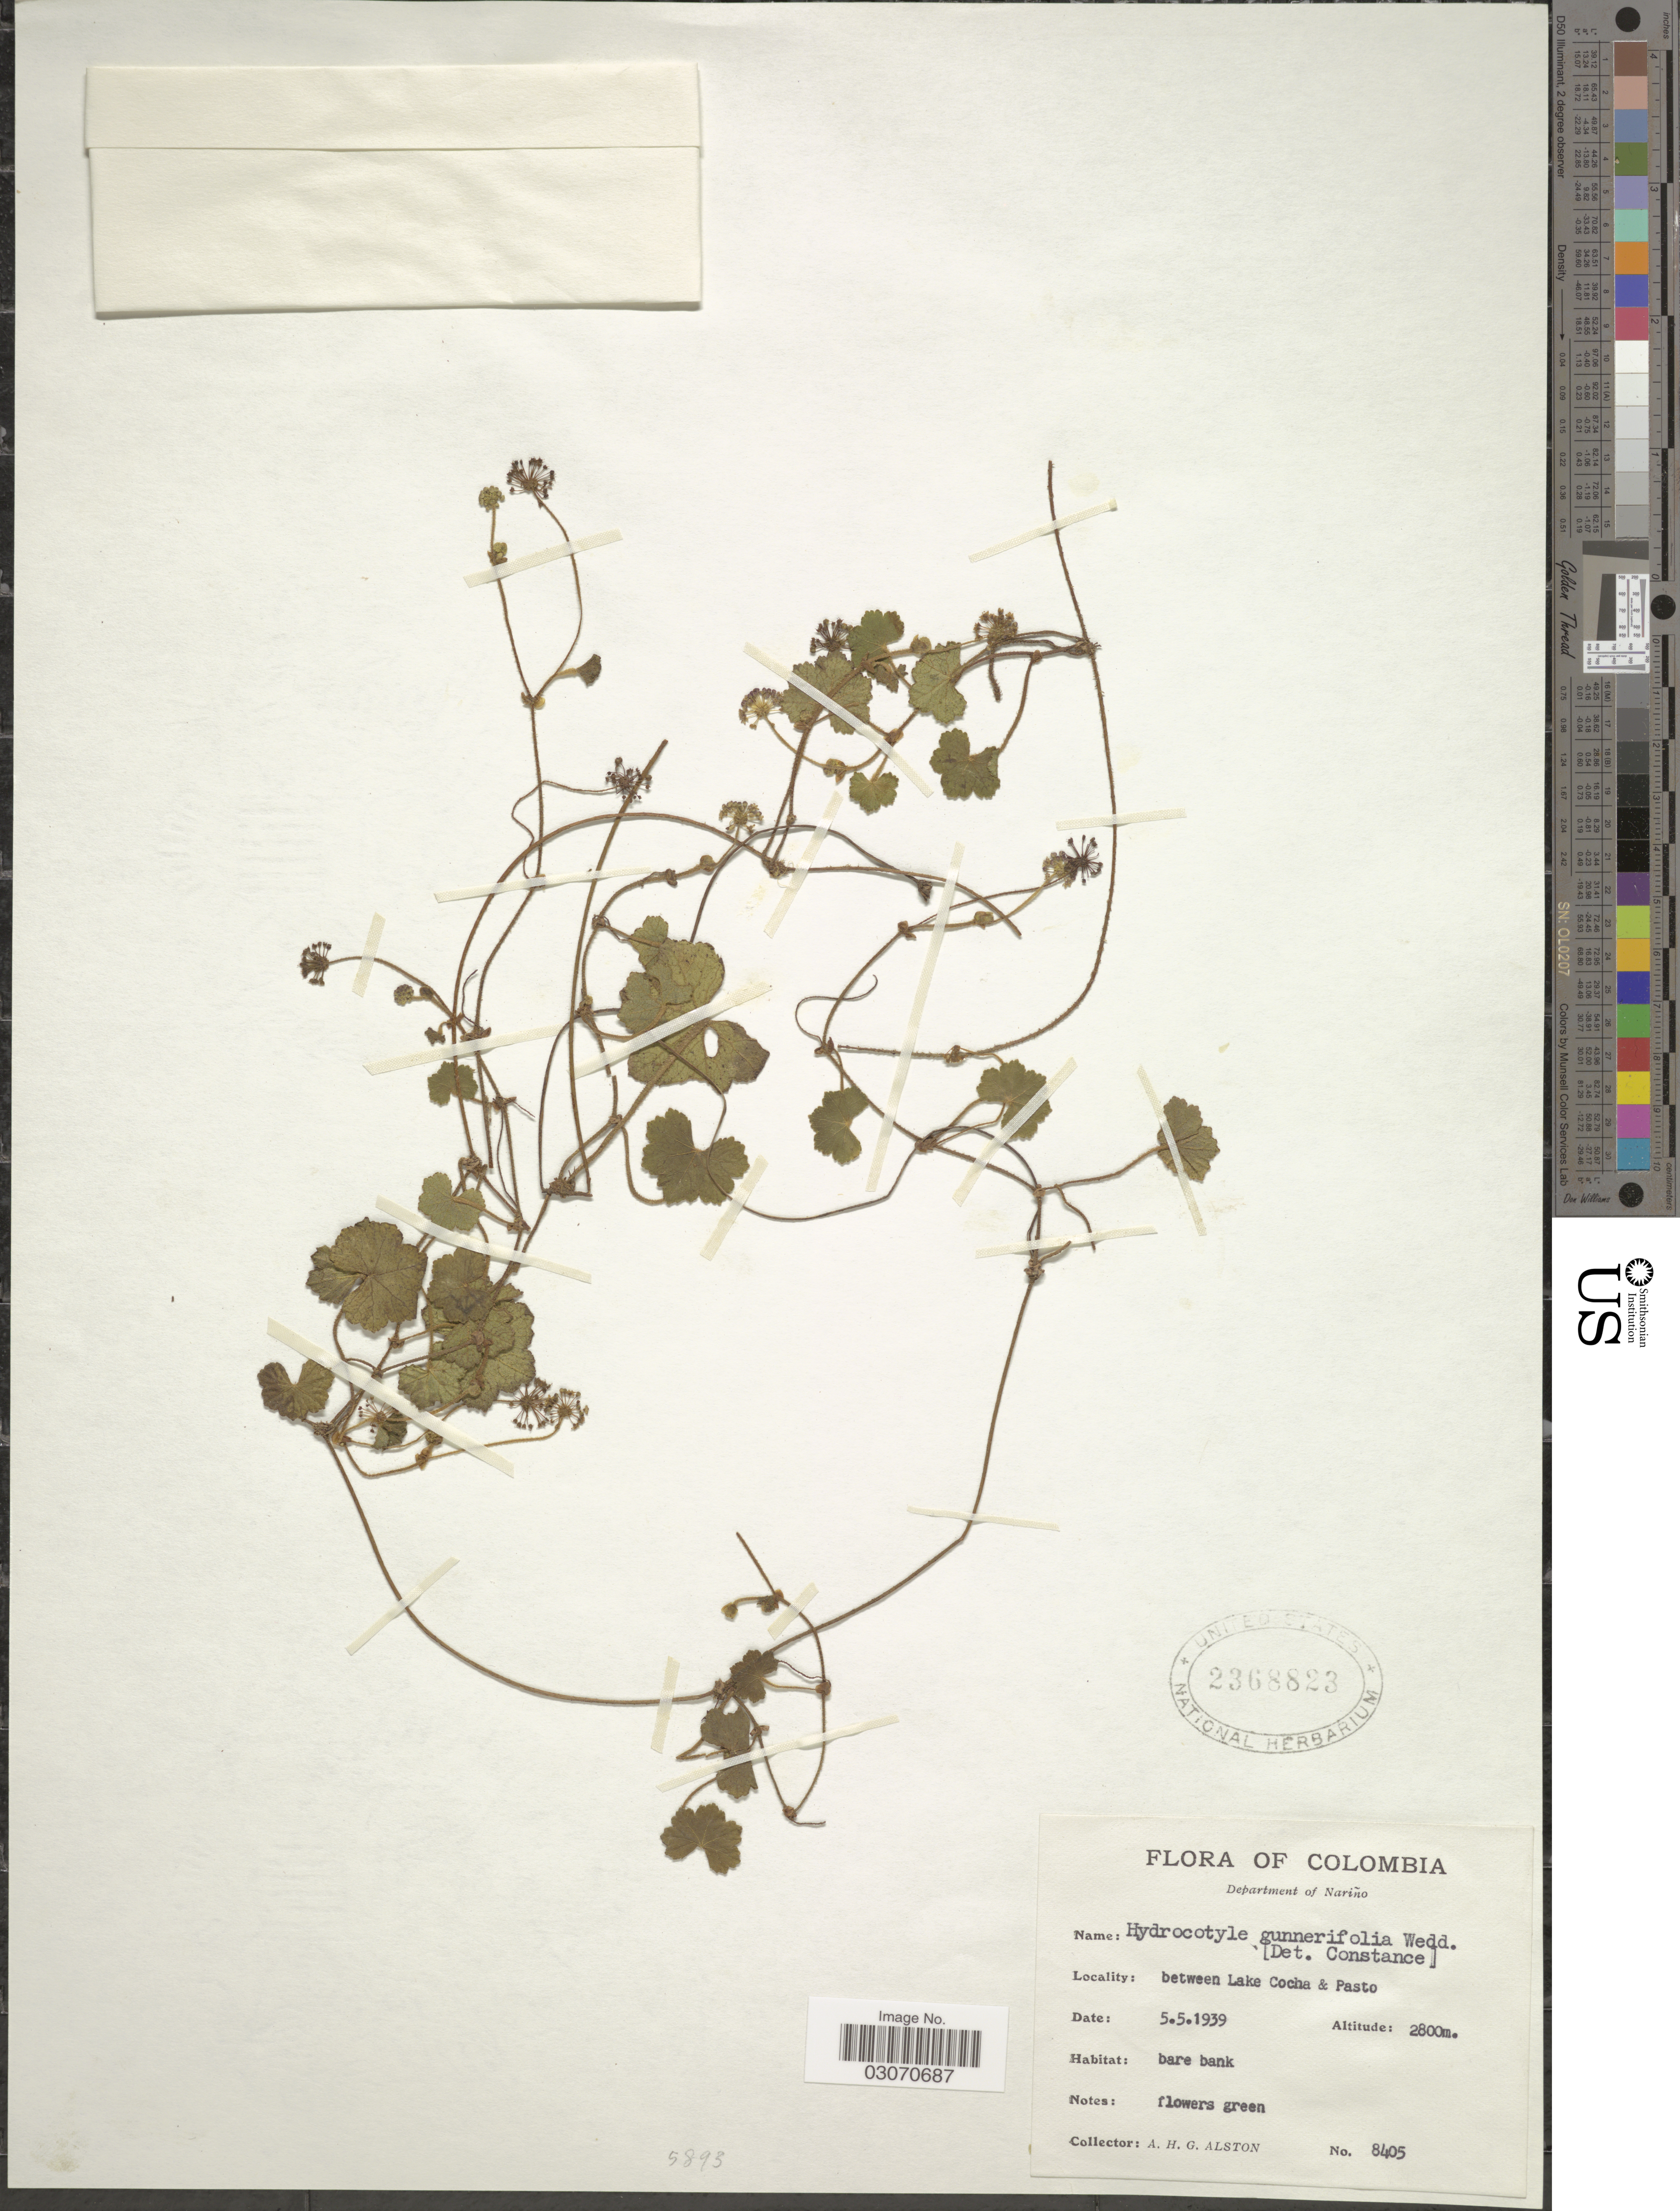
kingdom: Plantae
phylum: Tracheophyta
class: Magnoliopsida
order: Apiales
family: Araliaceae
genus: Hydrocotyle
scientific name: Hydrocotyle gunnerifolia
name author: Wedd.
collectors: A. H. Alston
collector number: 8405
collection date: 1939-05-05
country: Colombia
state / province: Nariño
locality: Department of Nariño, between Lake Cocha & Pasto.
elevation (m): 2800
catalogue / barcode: US 2368823